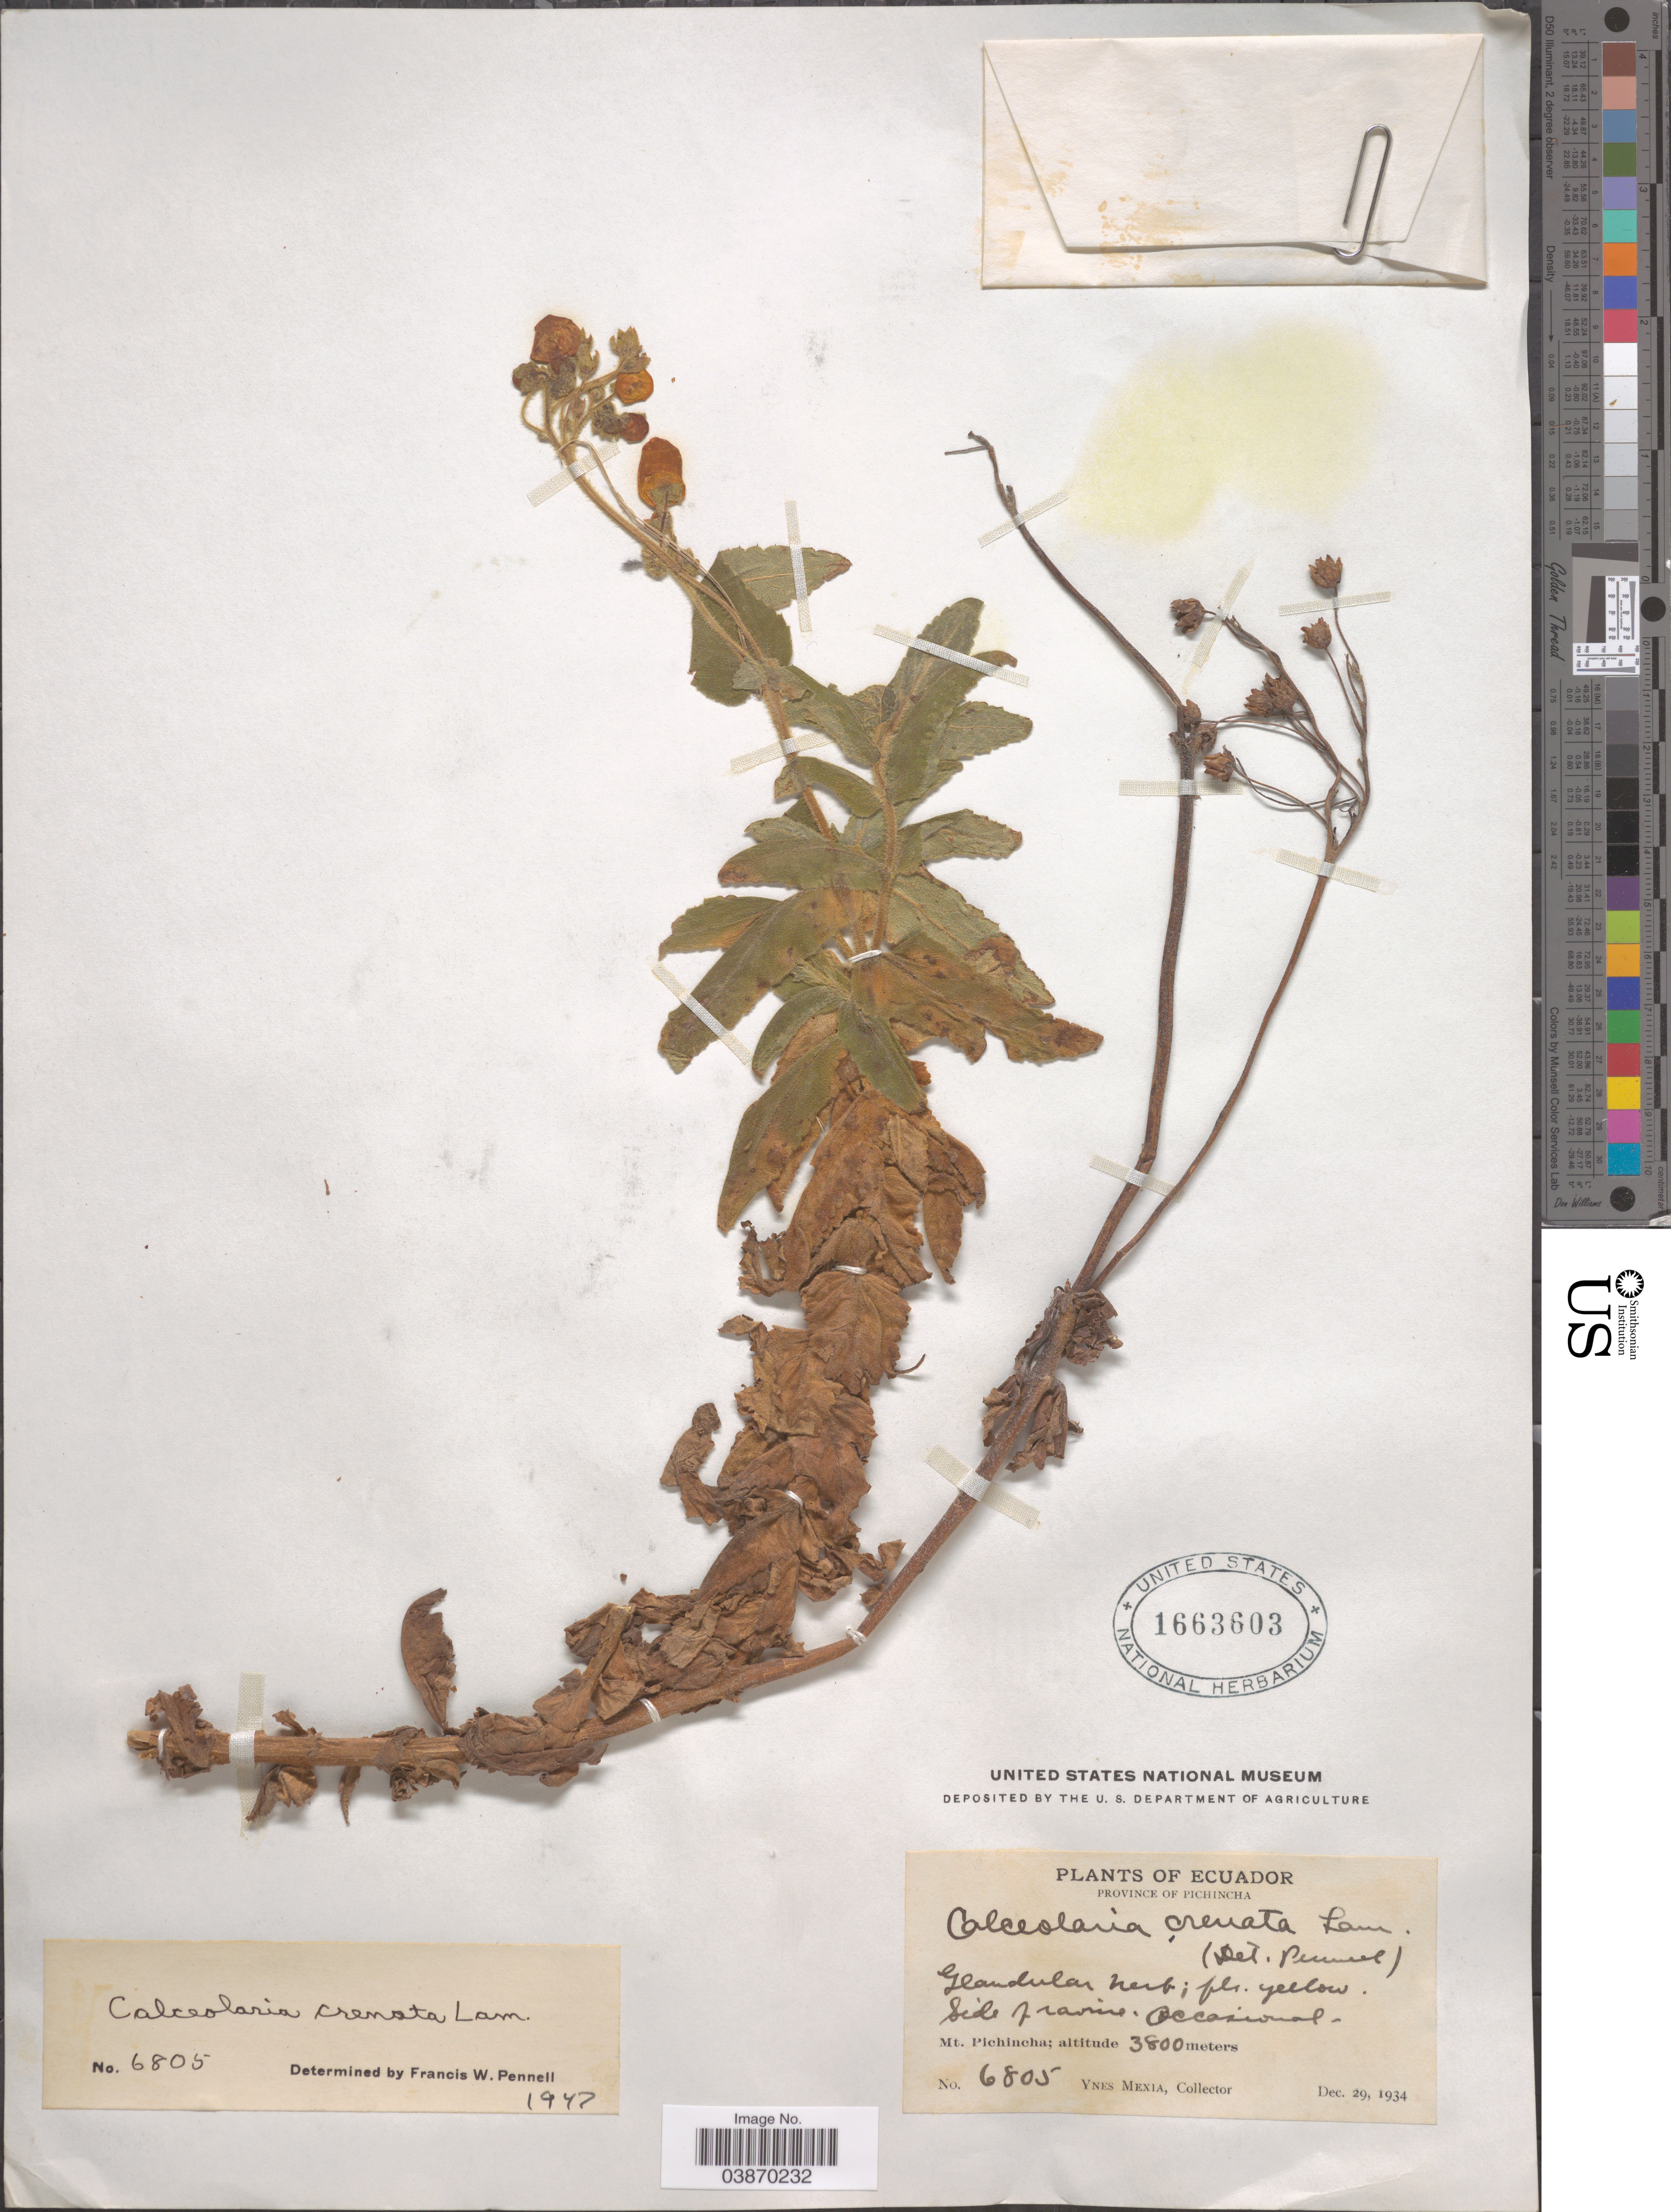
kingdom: Plantae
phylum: Tracheophyta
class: Magnoliopsida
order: Lamiales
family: Calceolariaceae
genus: Calceolaria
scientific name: Calceolaria crenata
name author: Lam.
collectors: Y. Mexia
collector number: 6805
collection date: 1934-12-29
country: Ecuador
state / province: Pichincha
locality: Mt. Pichincha.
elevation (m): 3800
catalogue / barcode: US 1663603